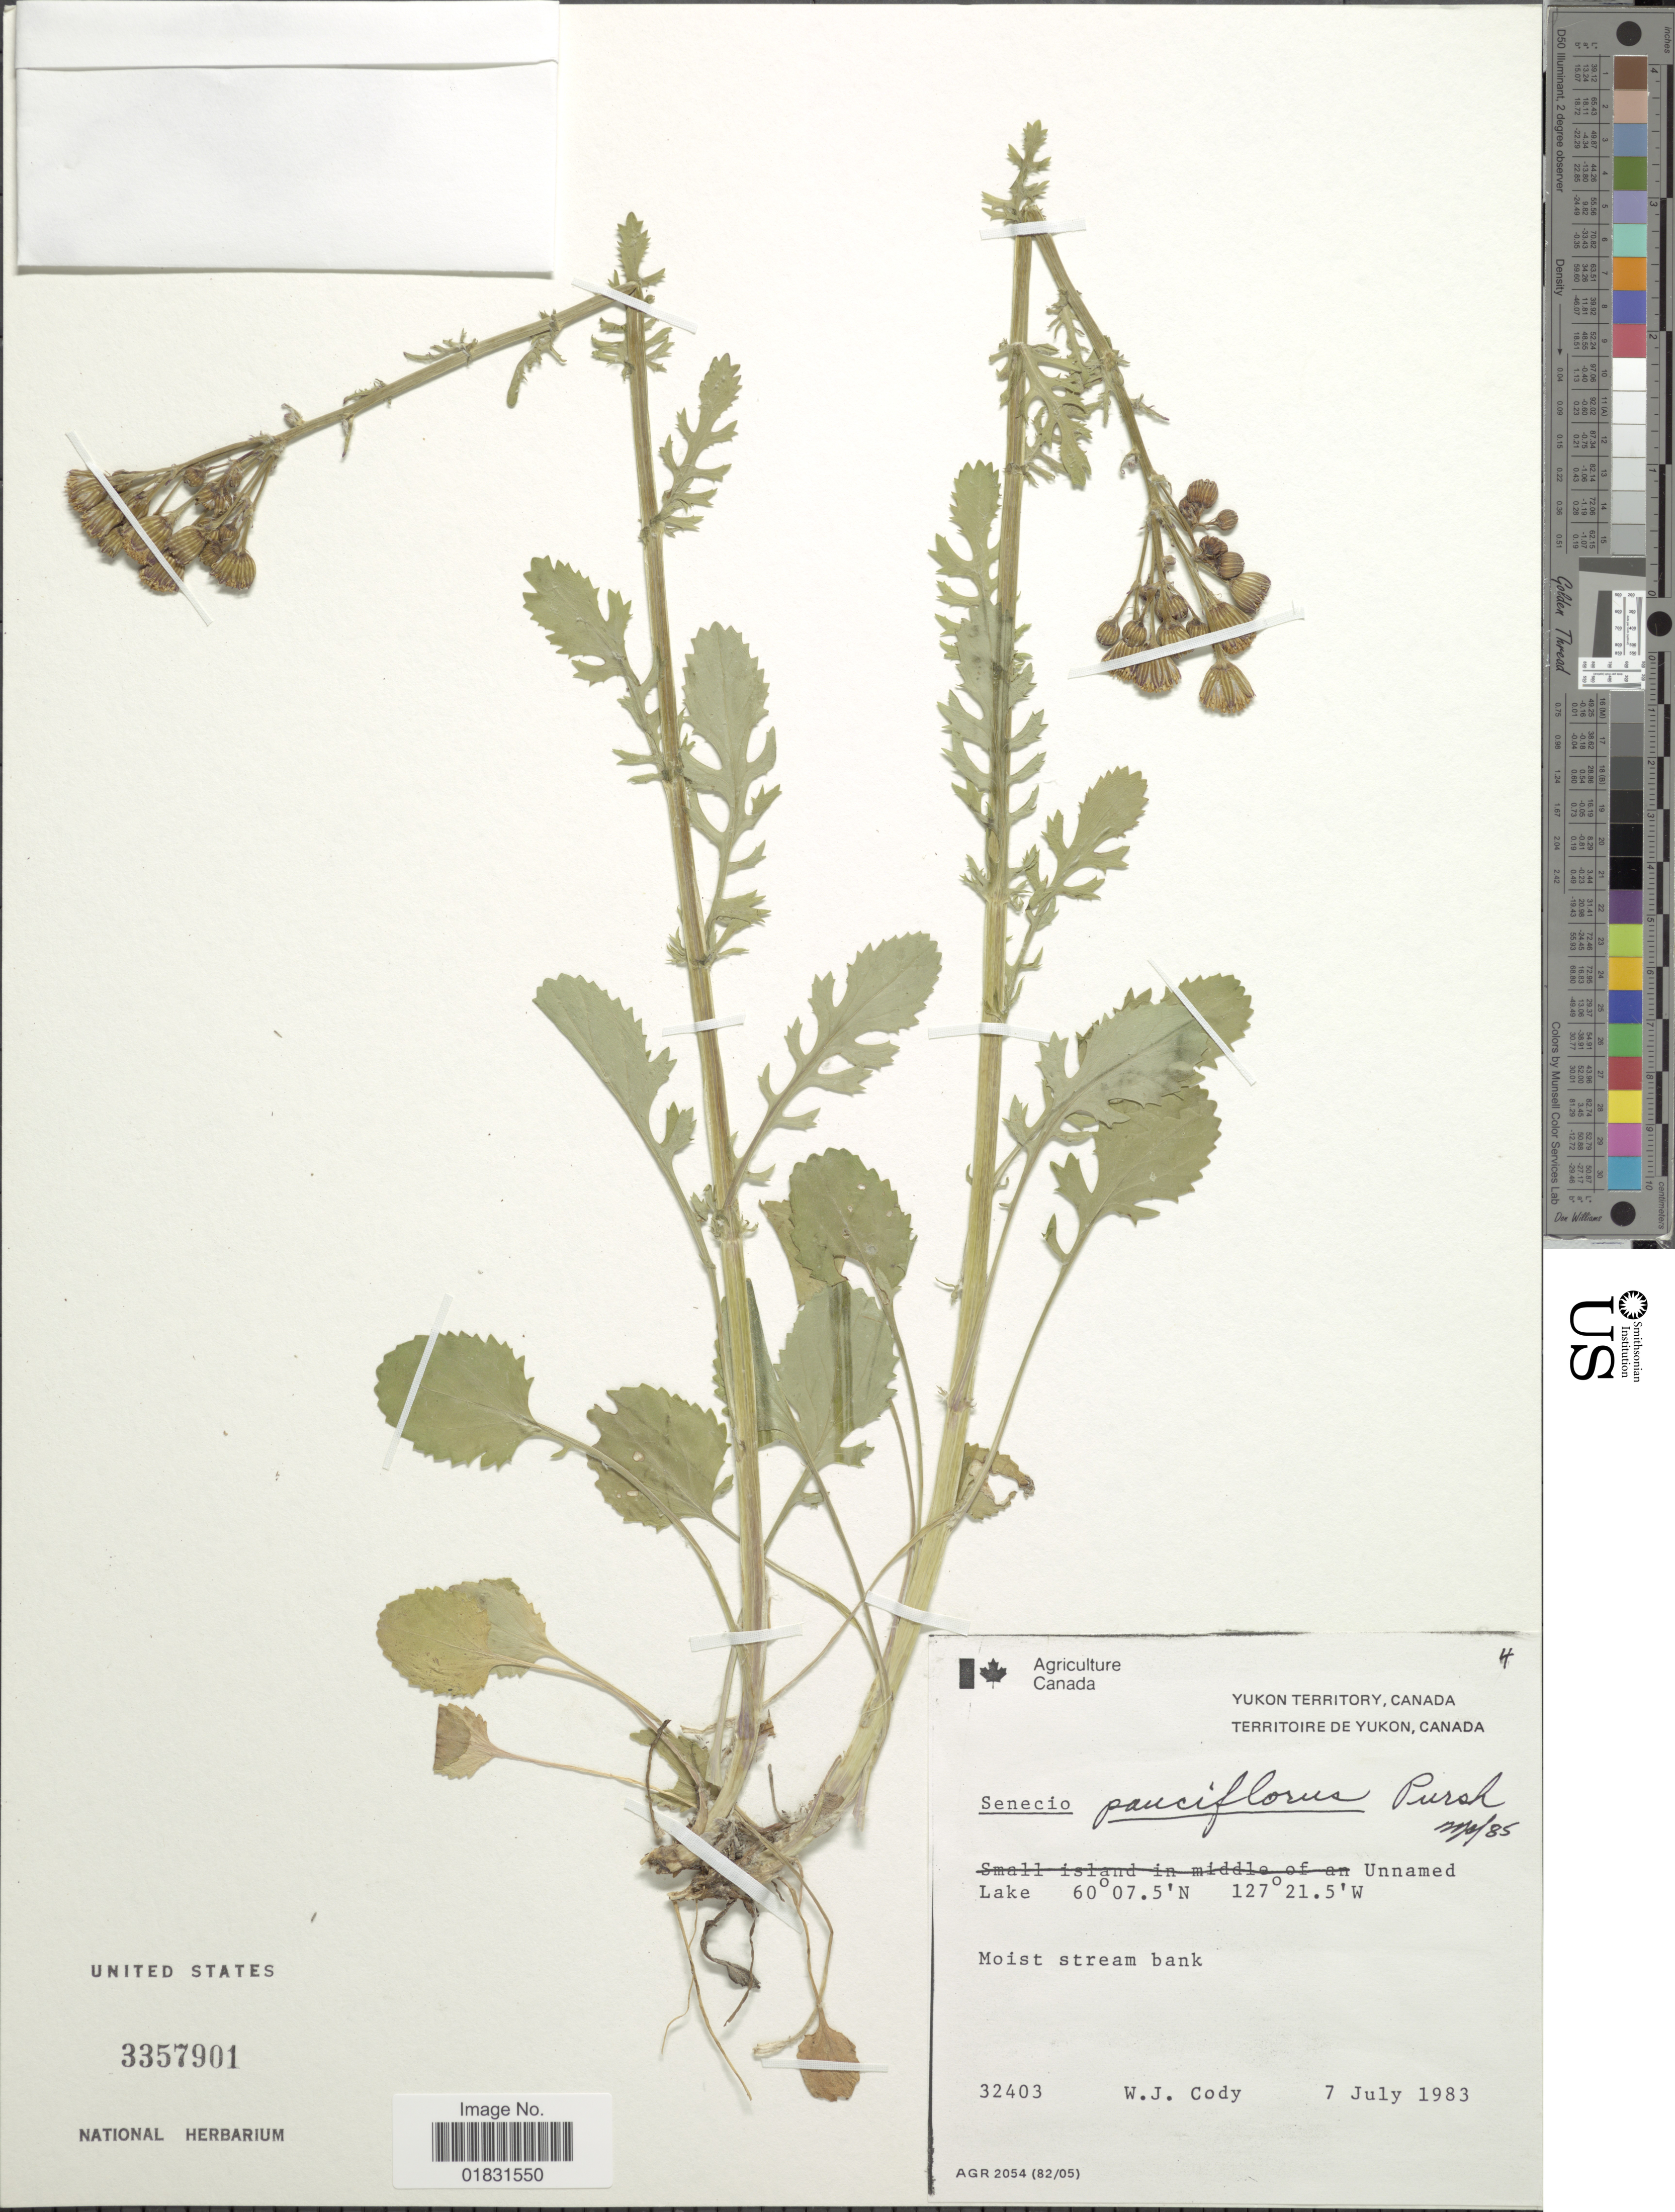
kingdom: Plantae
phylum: Tracheophyta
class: Magnoliopsida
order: Asterales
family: Asteraceae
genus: Packera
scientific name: Packera pauciflora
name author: (Pursh) W.A. Weber & Á. Löve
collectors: W. Cody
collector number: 32403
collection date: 1983-07-07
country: Canada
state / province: Yukon Territory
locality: Unnamed Lake, Moist stream bank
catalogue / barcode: US 3357901